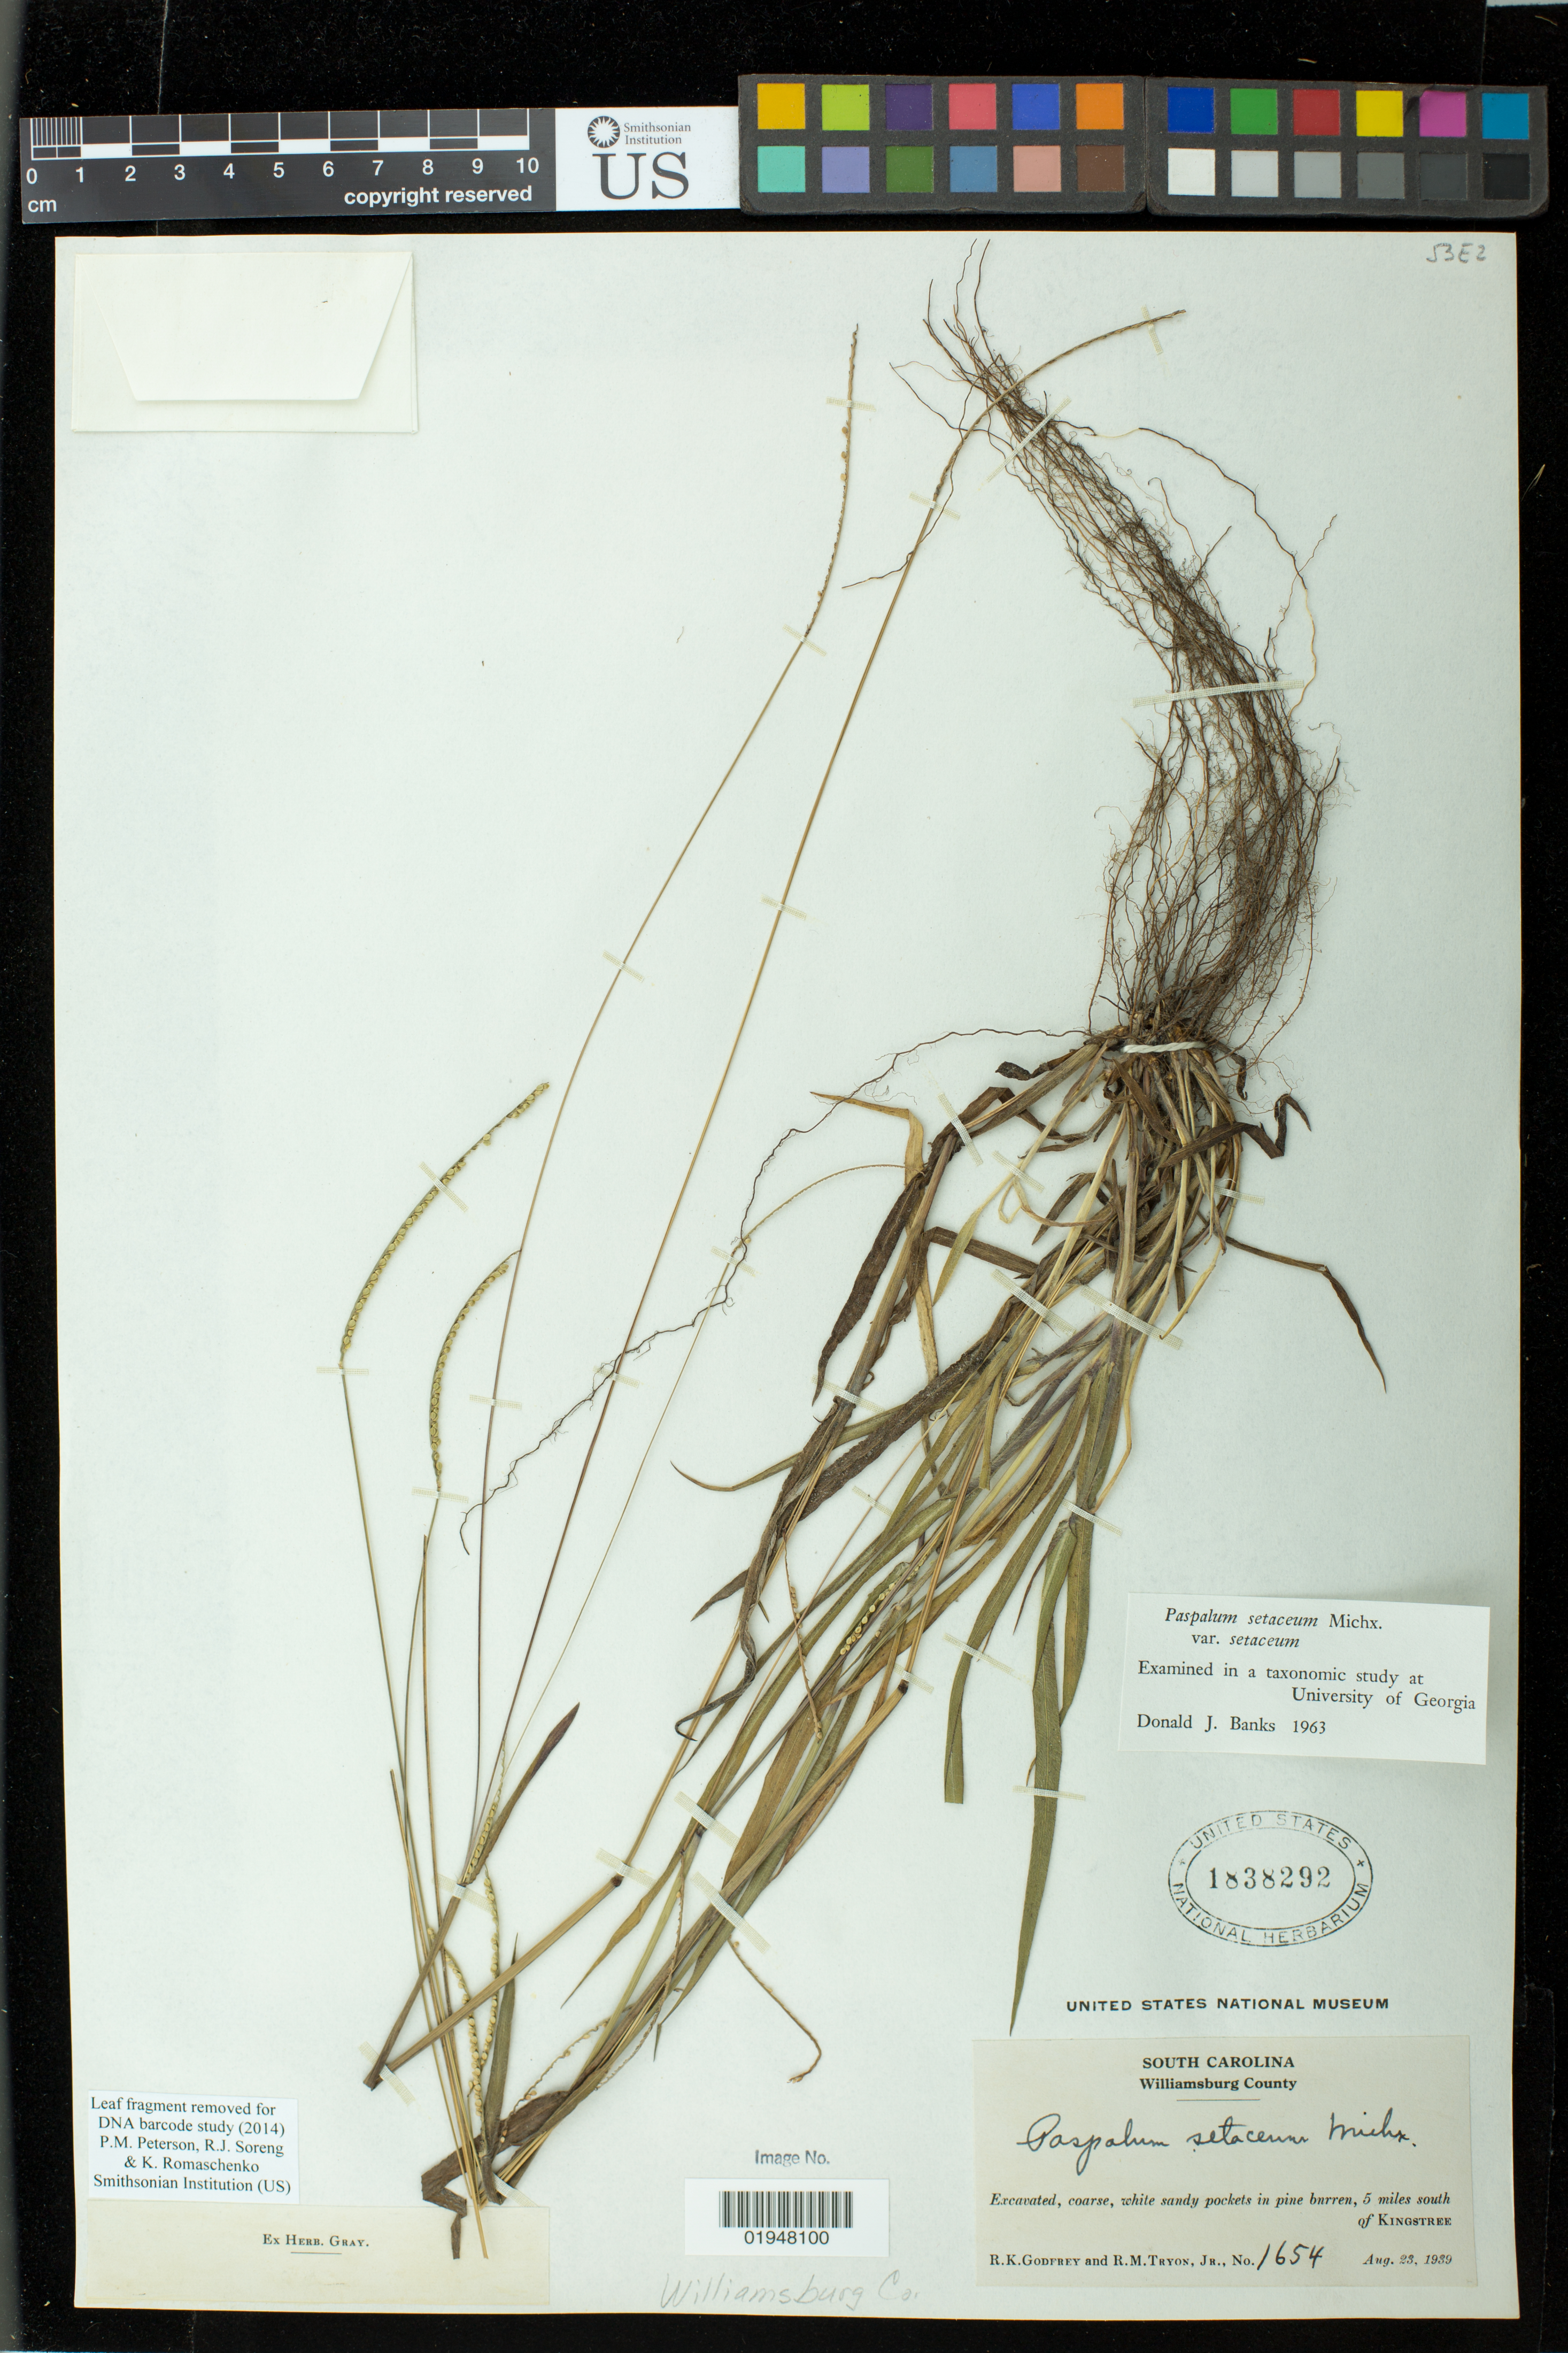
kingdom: Plantae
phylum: Tracheophyta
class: Liliopsida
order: Poales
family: Poaceae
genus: Paspalum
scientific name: Paspalum setaceum var. setaceum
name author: Michx.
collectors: R. K. Godfrey & R. M. Tryon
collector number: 1654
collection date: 1939-08-23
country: United States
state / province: South Carolina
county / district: Williamsburg County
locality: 5 miles south of Kingstree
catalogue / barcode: US 1838292